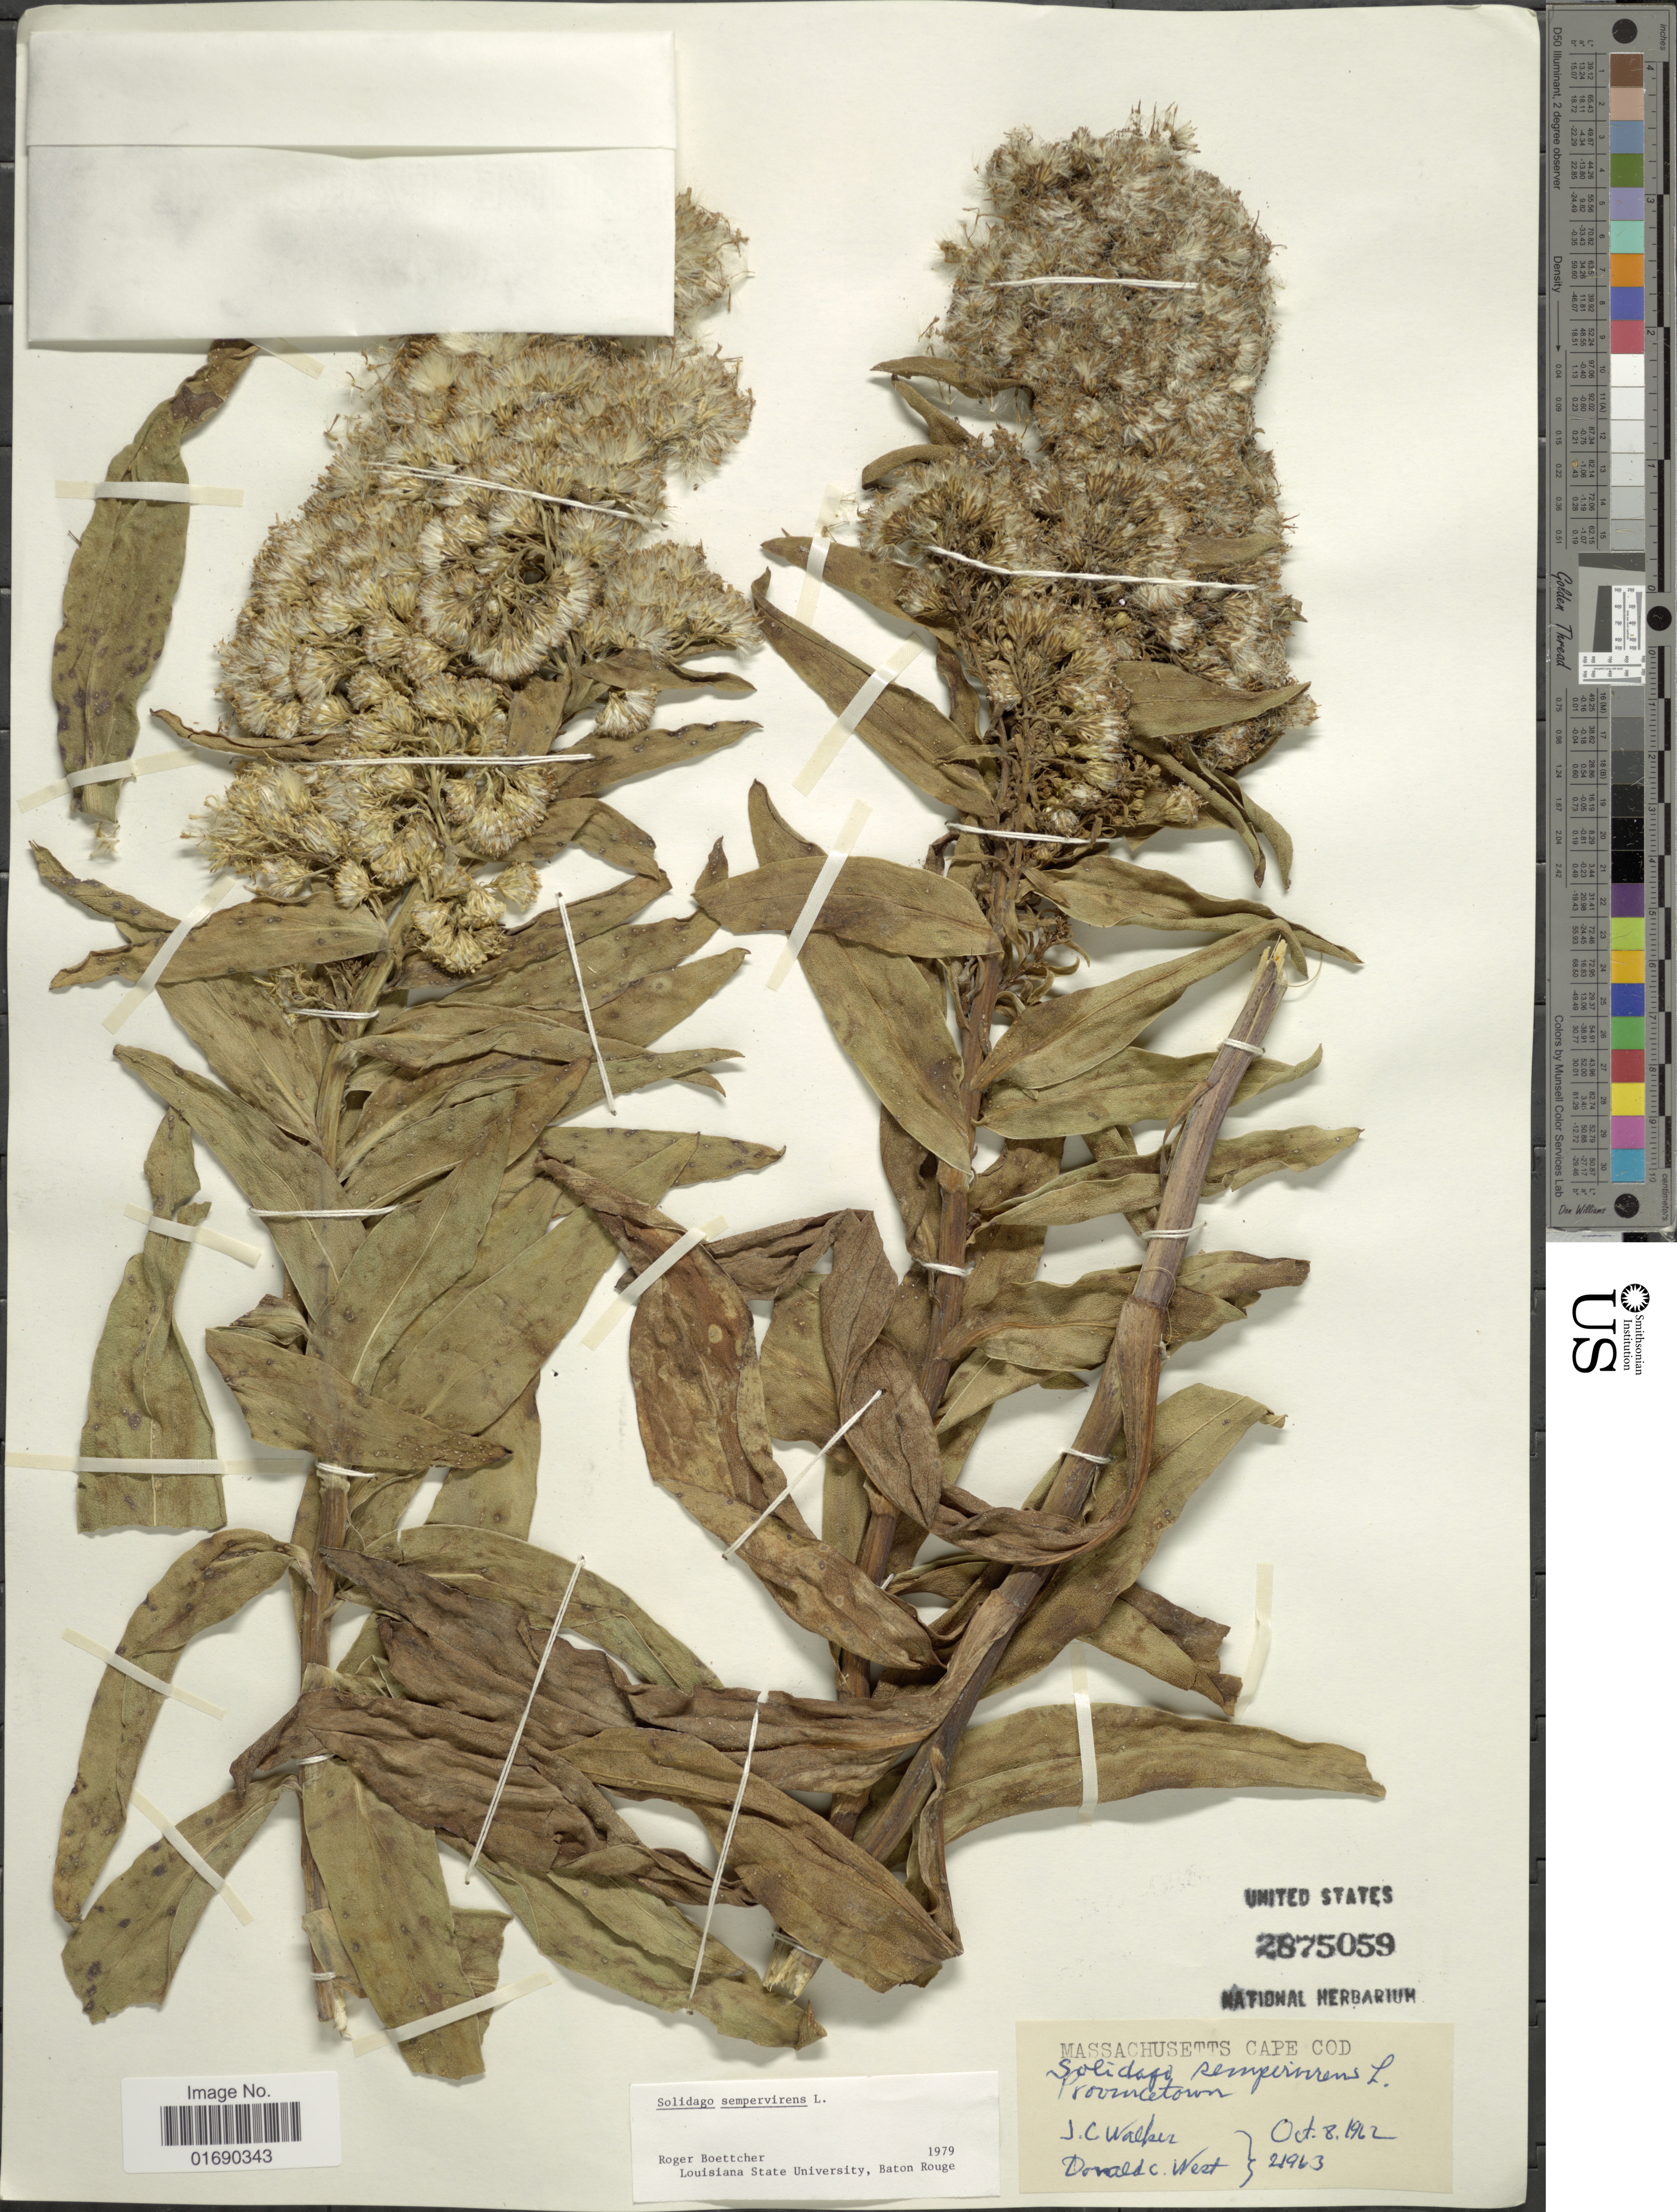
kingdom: Plantae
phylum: Tracheophyta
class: Magnoliopsida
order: Asterales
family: Asteraceae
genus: Solidago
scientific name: Solidago sempervirens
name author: L.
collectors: J. Walker & D. West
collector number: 21963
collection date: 1962-10-08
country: United States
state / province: Massachusetts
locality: Massachustts Cape Cod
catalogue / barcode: US 2875059